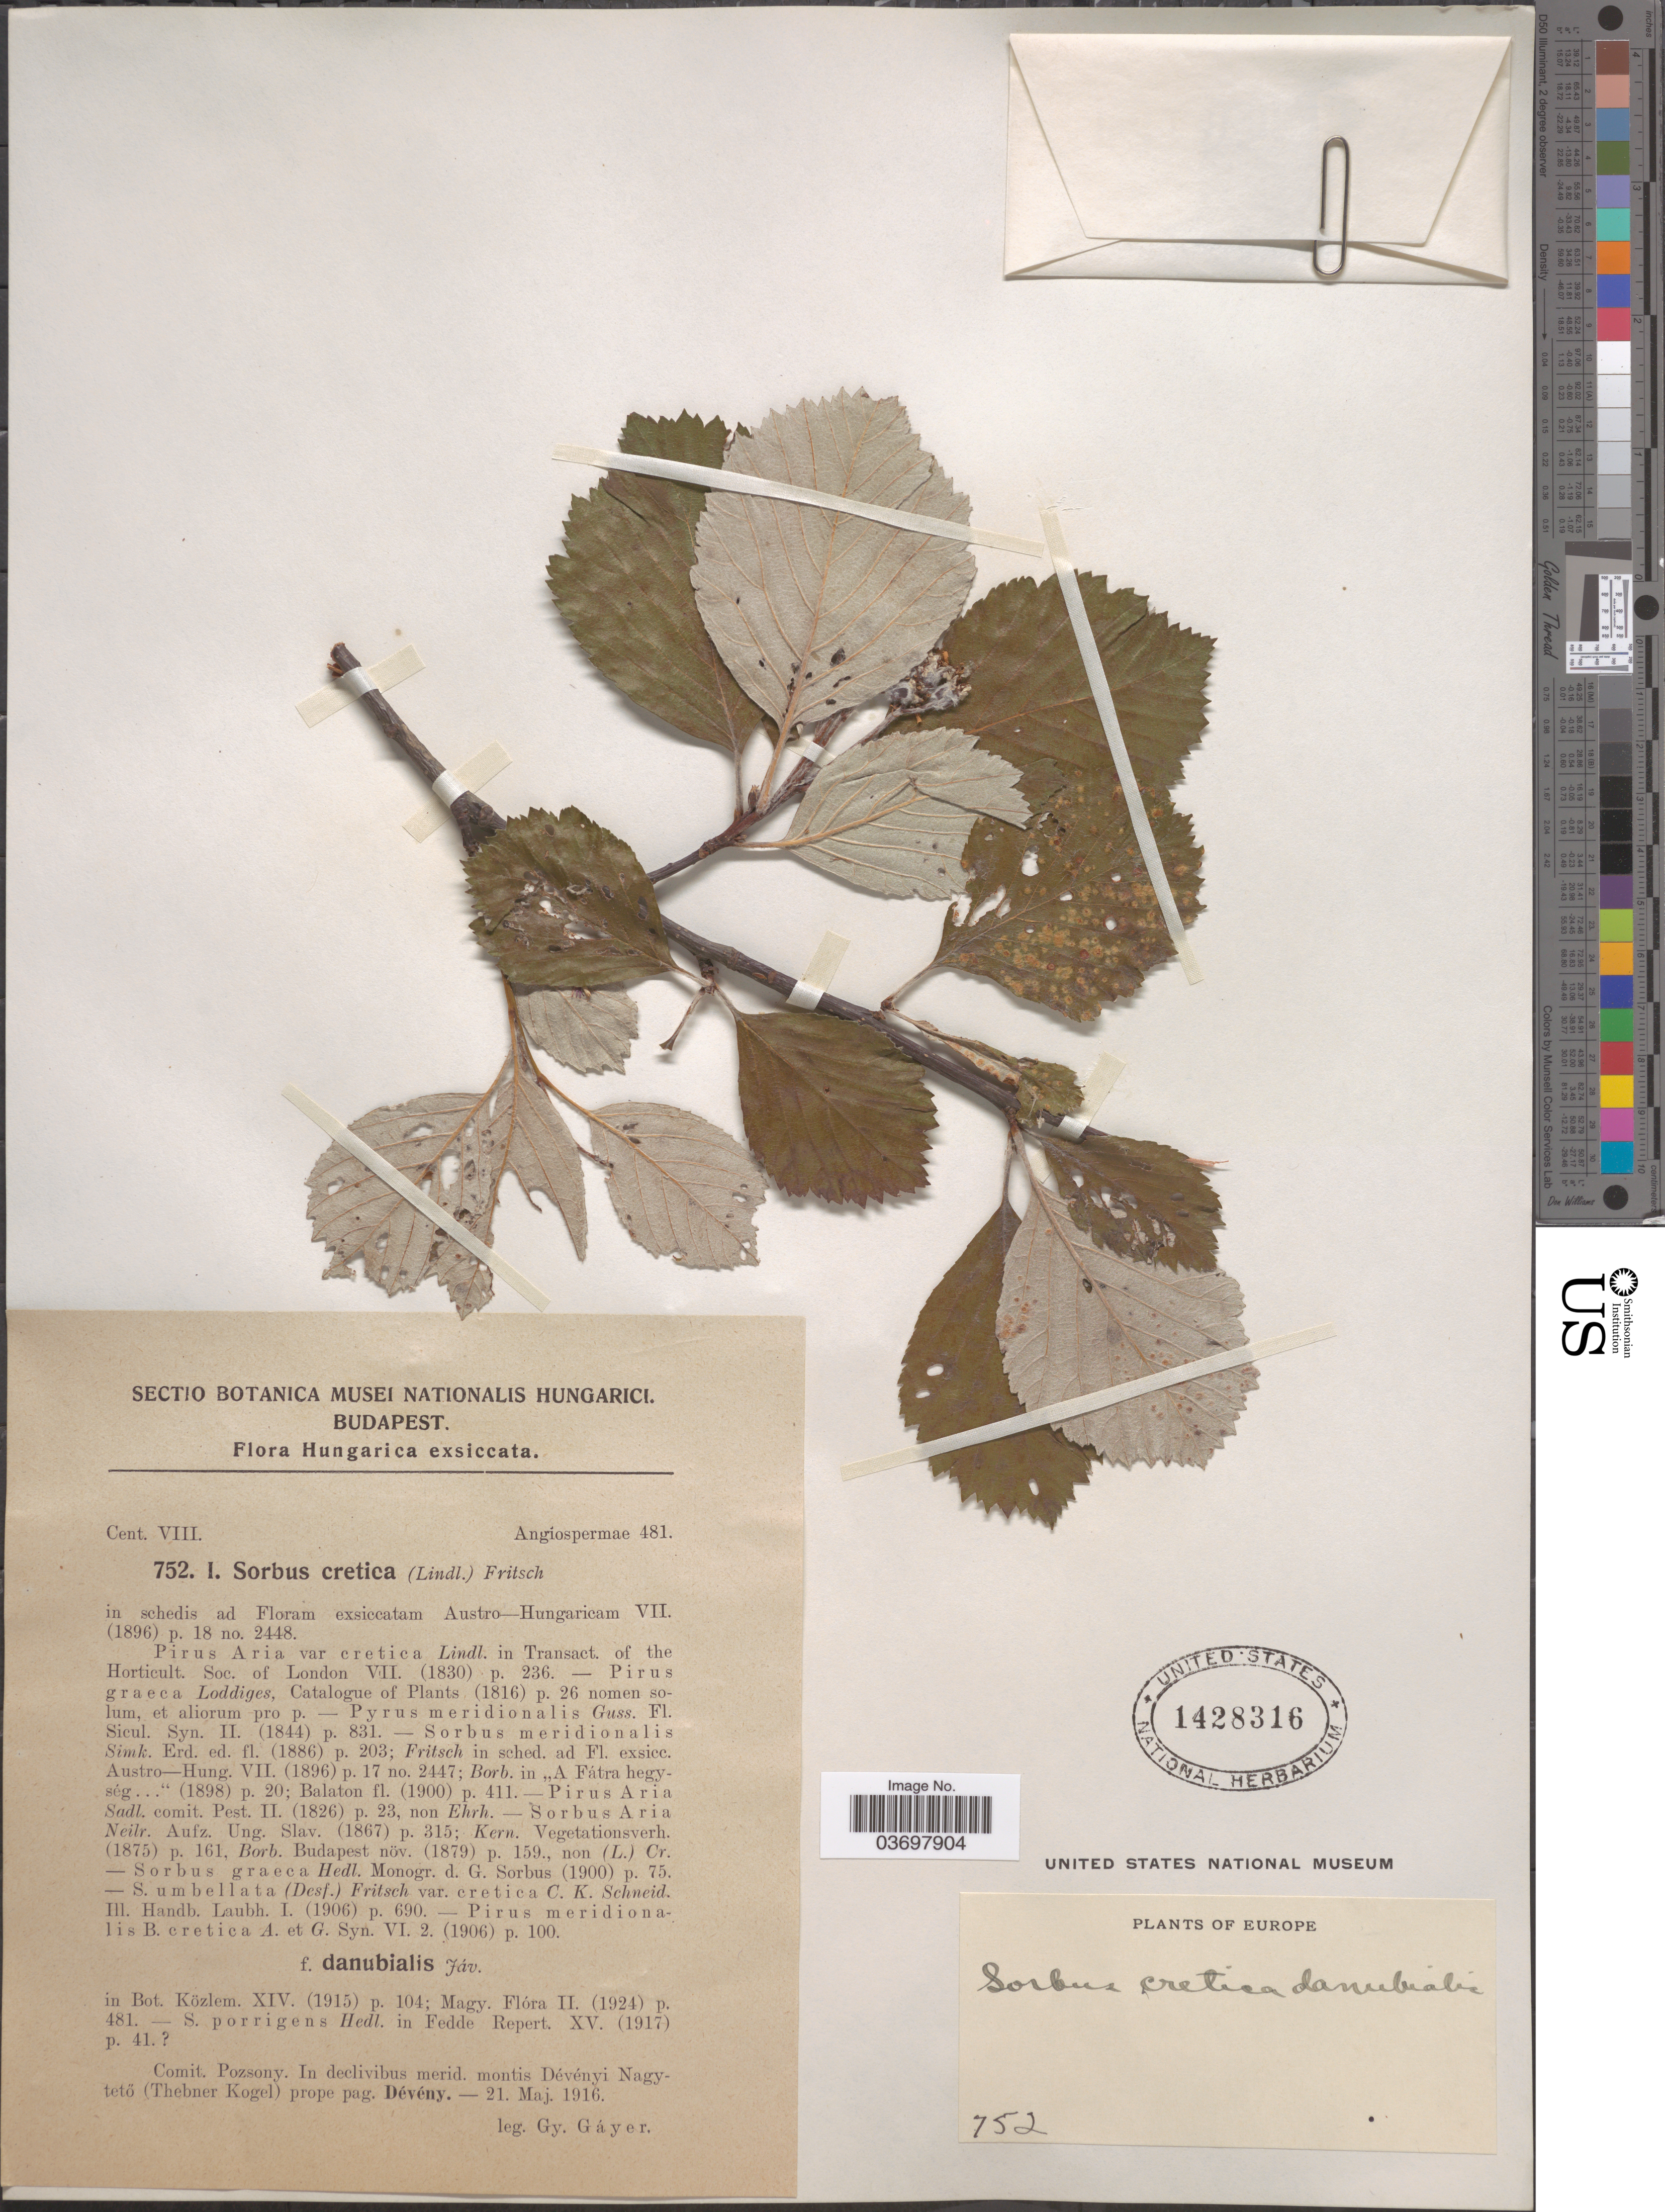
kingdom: Plantae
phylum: Tracheophyta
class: Magnoliopsida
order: Rosales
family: Rosaceae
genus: Sorbus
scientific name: Sorbus aria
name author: (L.) Crantz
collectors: G. Gáyer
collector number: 752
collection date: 1916-05-21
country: Hungary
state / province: Budapest, Capital District of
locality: Comit, Pozsony. In declivibus merid. montis Dévényi Nagytetö (Thebner Kogel) prope pag. Dévény.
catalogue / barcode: US 1428316